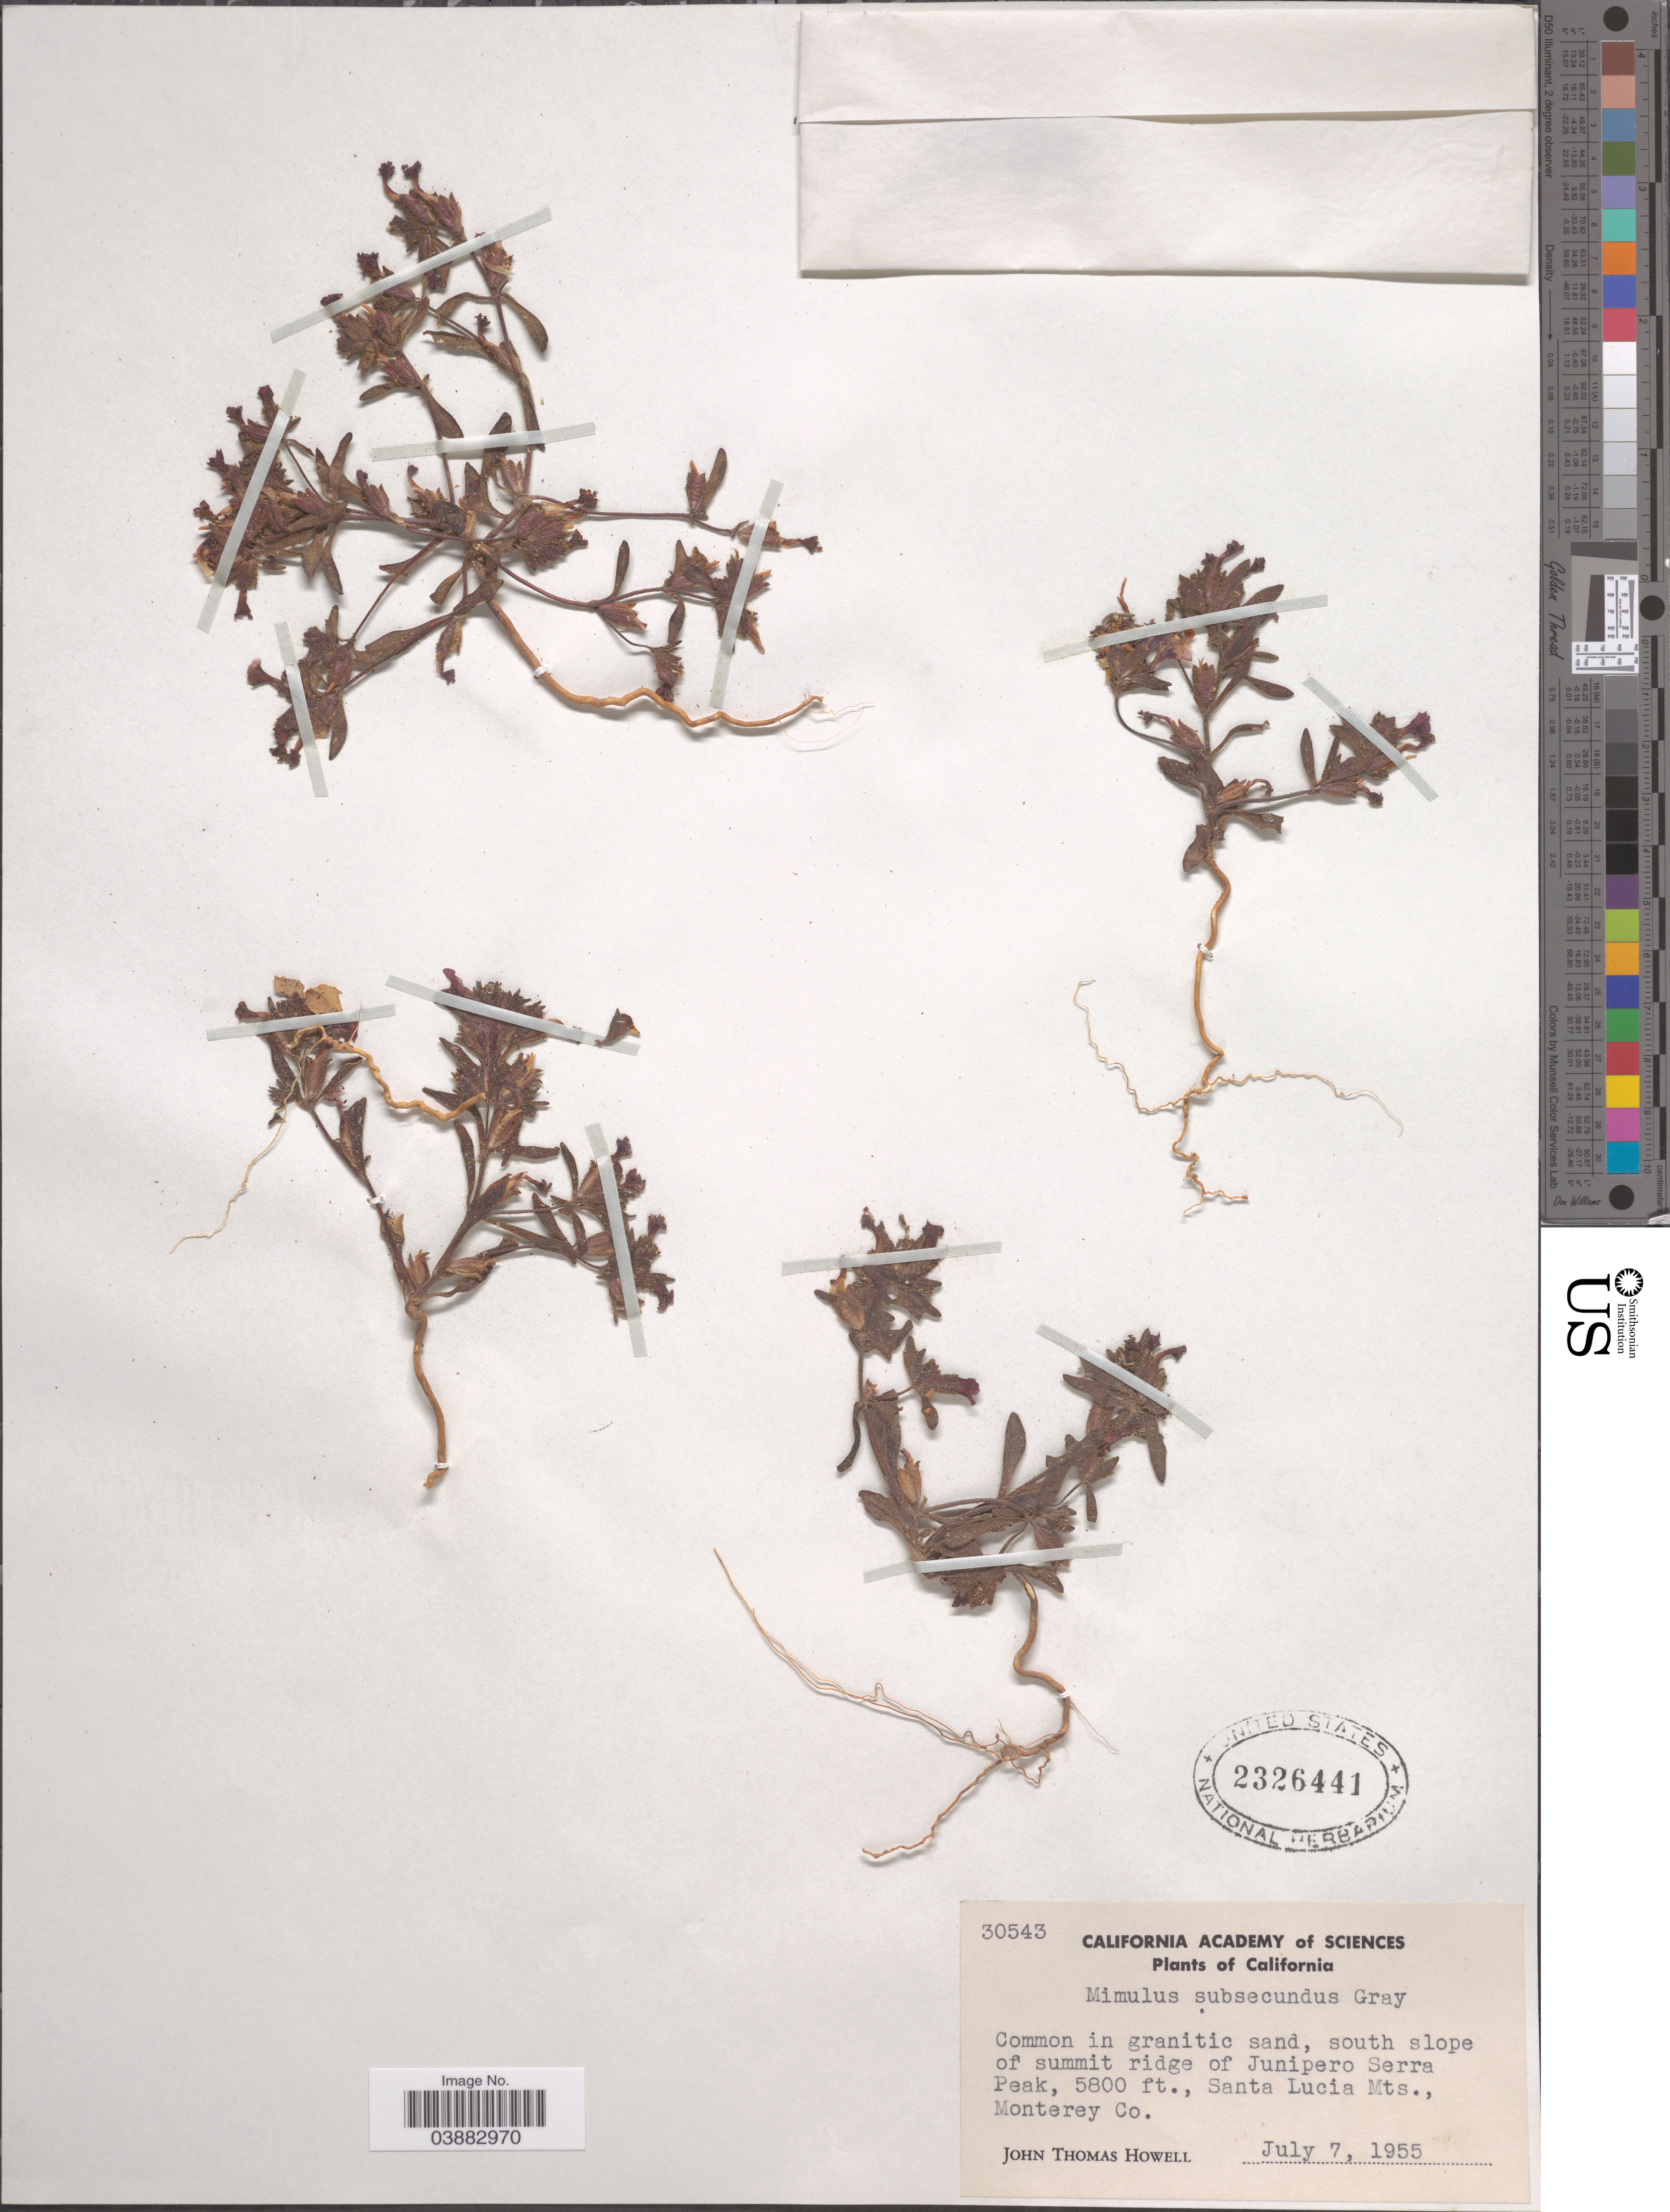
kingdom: Plantae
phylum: Tracheophyta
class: Magnoliopsida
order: Lamiales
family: Phrymaceae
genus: Mimulus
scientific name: Mimulus subsecundus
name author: A. Gray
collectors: J. T. Howell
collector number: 30543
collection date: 1955-07-07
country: United States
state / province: California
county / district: Monterey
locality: South slope of summit ridge of Junipero Serra Peak, Santa Lucia Mts., Monterey Co.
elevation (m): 1768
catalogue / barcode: US 2326441